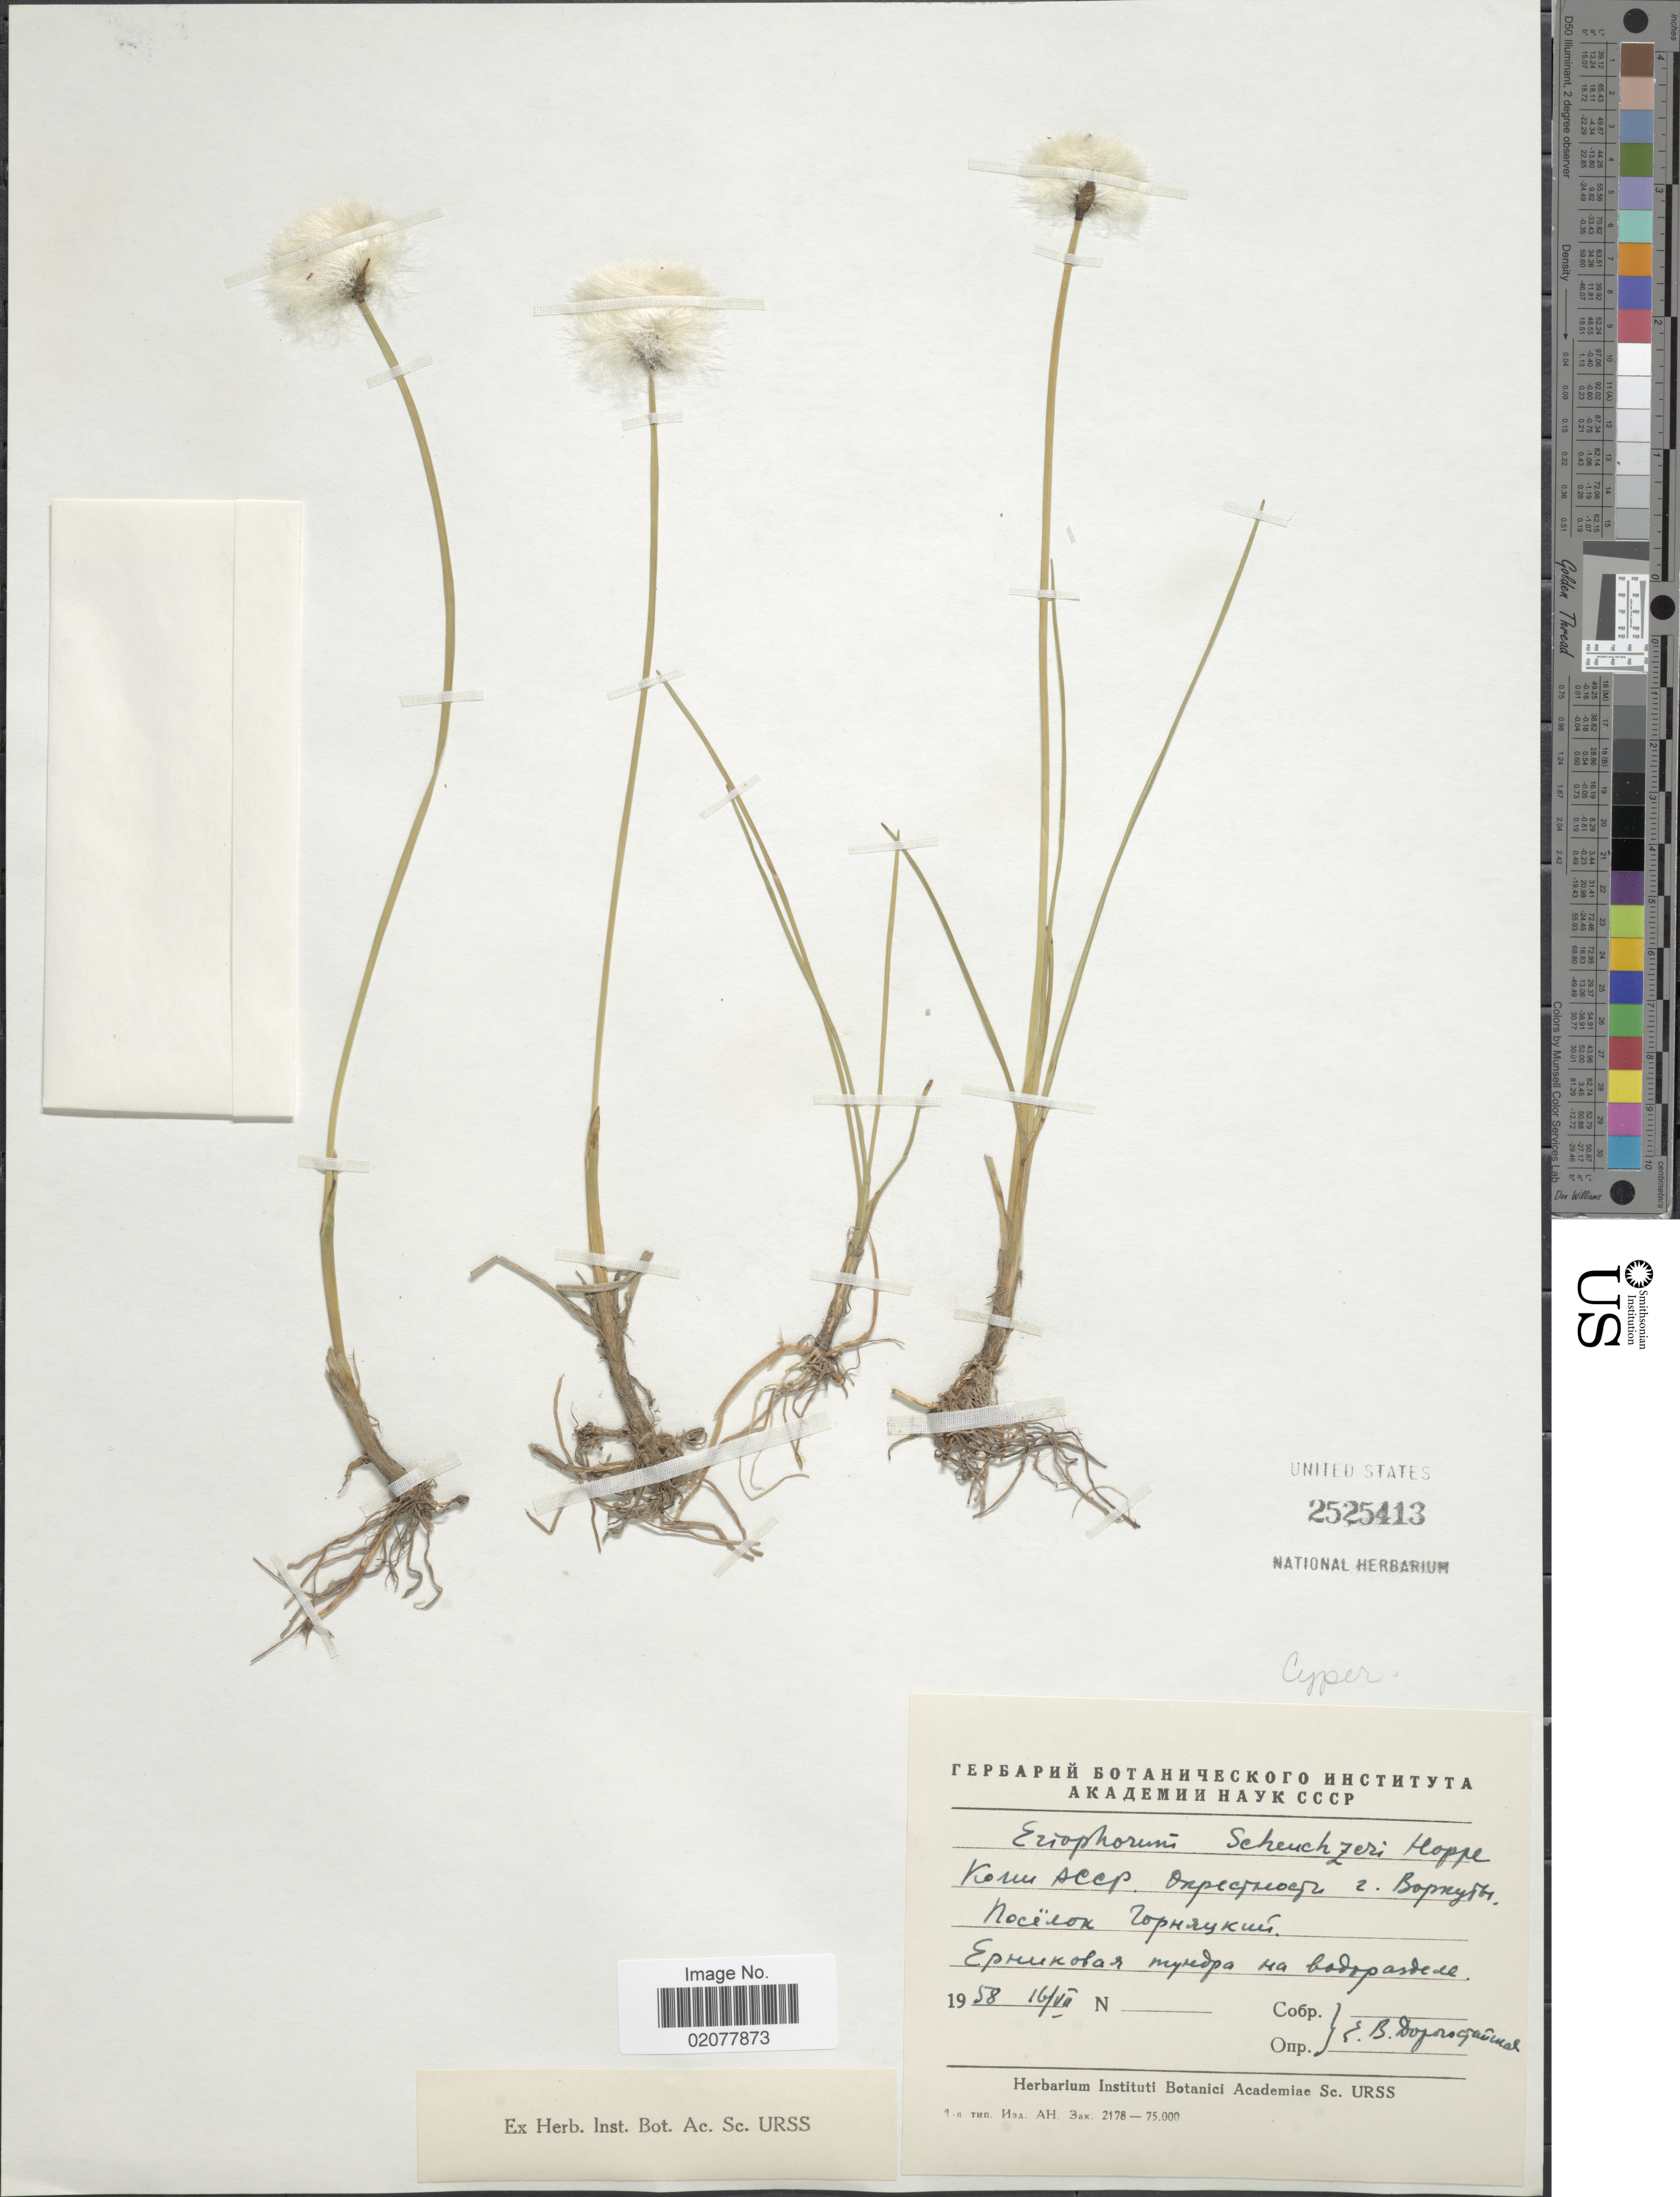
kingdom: Plantae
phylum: Tracheophyta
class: Liliopsida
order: Poales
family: Cyperaceae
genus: Eriophorum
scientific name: Eriophorum scheuchzeri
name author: Hoppe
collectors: E. Dorogostaiskaya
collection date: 1958-07-16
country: Russian Federation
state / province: Komi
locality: Vicinity of Vorkuta, Village Gornyatskiy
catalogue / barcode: US 2525413